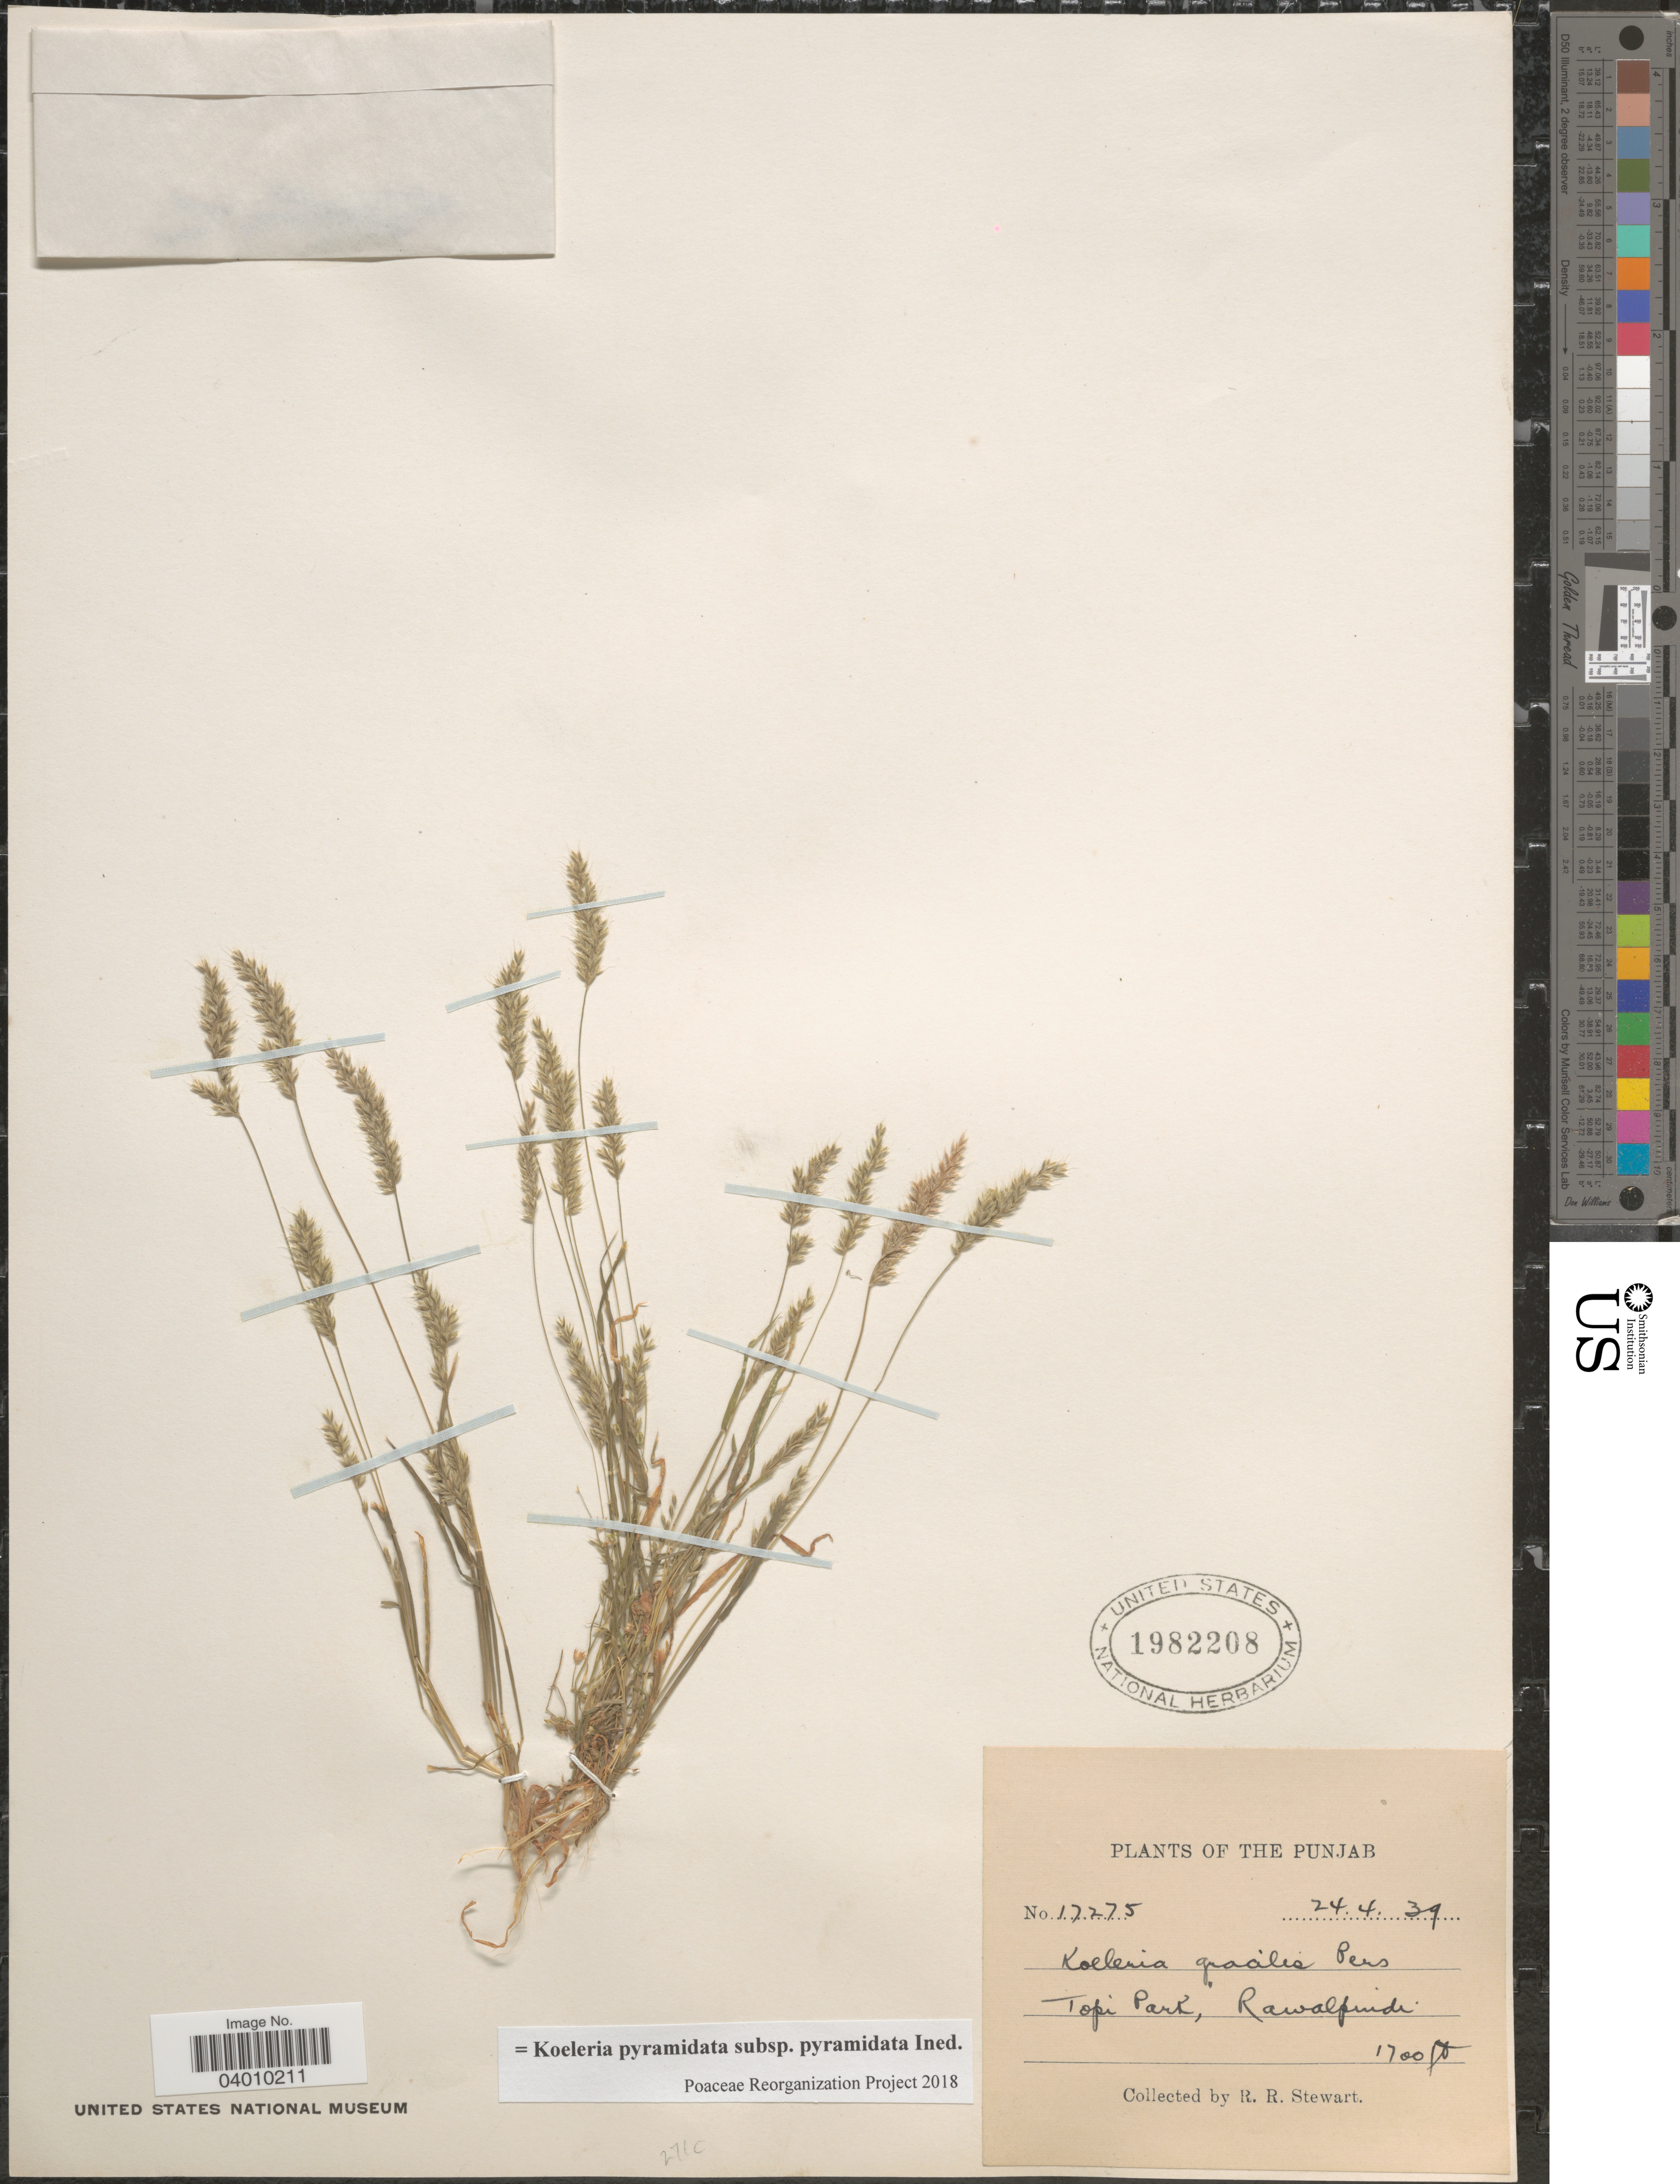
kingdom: Plantae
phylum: Tracheophyta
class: Liliopsida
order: Poales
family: Poaceae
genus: Koeleria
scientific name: Koeleria pyramidata subsp. pyramidata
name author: (Lam.) P. Beauv.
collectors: R. Stewart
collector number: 17275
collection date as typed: Transcribed d/m/y: 24/4/39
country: Pakistan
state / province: Punjab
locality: The Punjab. Topi Park, Rawalpindi.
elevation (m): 518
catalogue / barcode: US 1982208